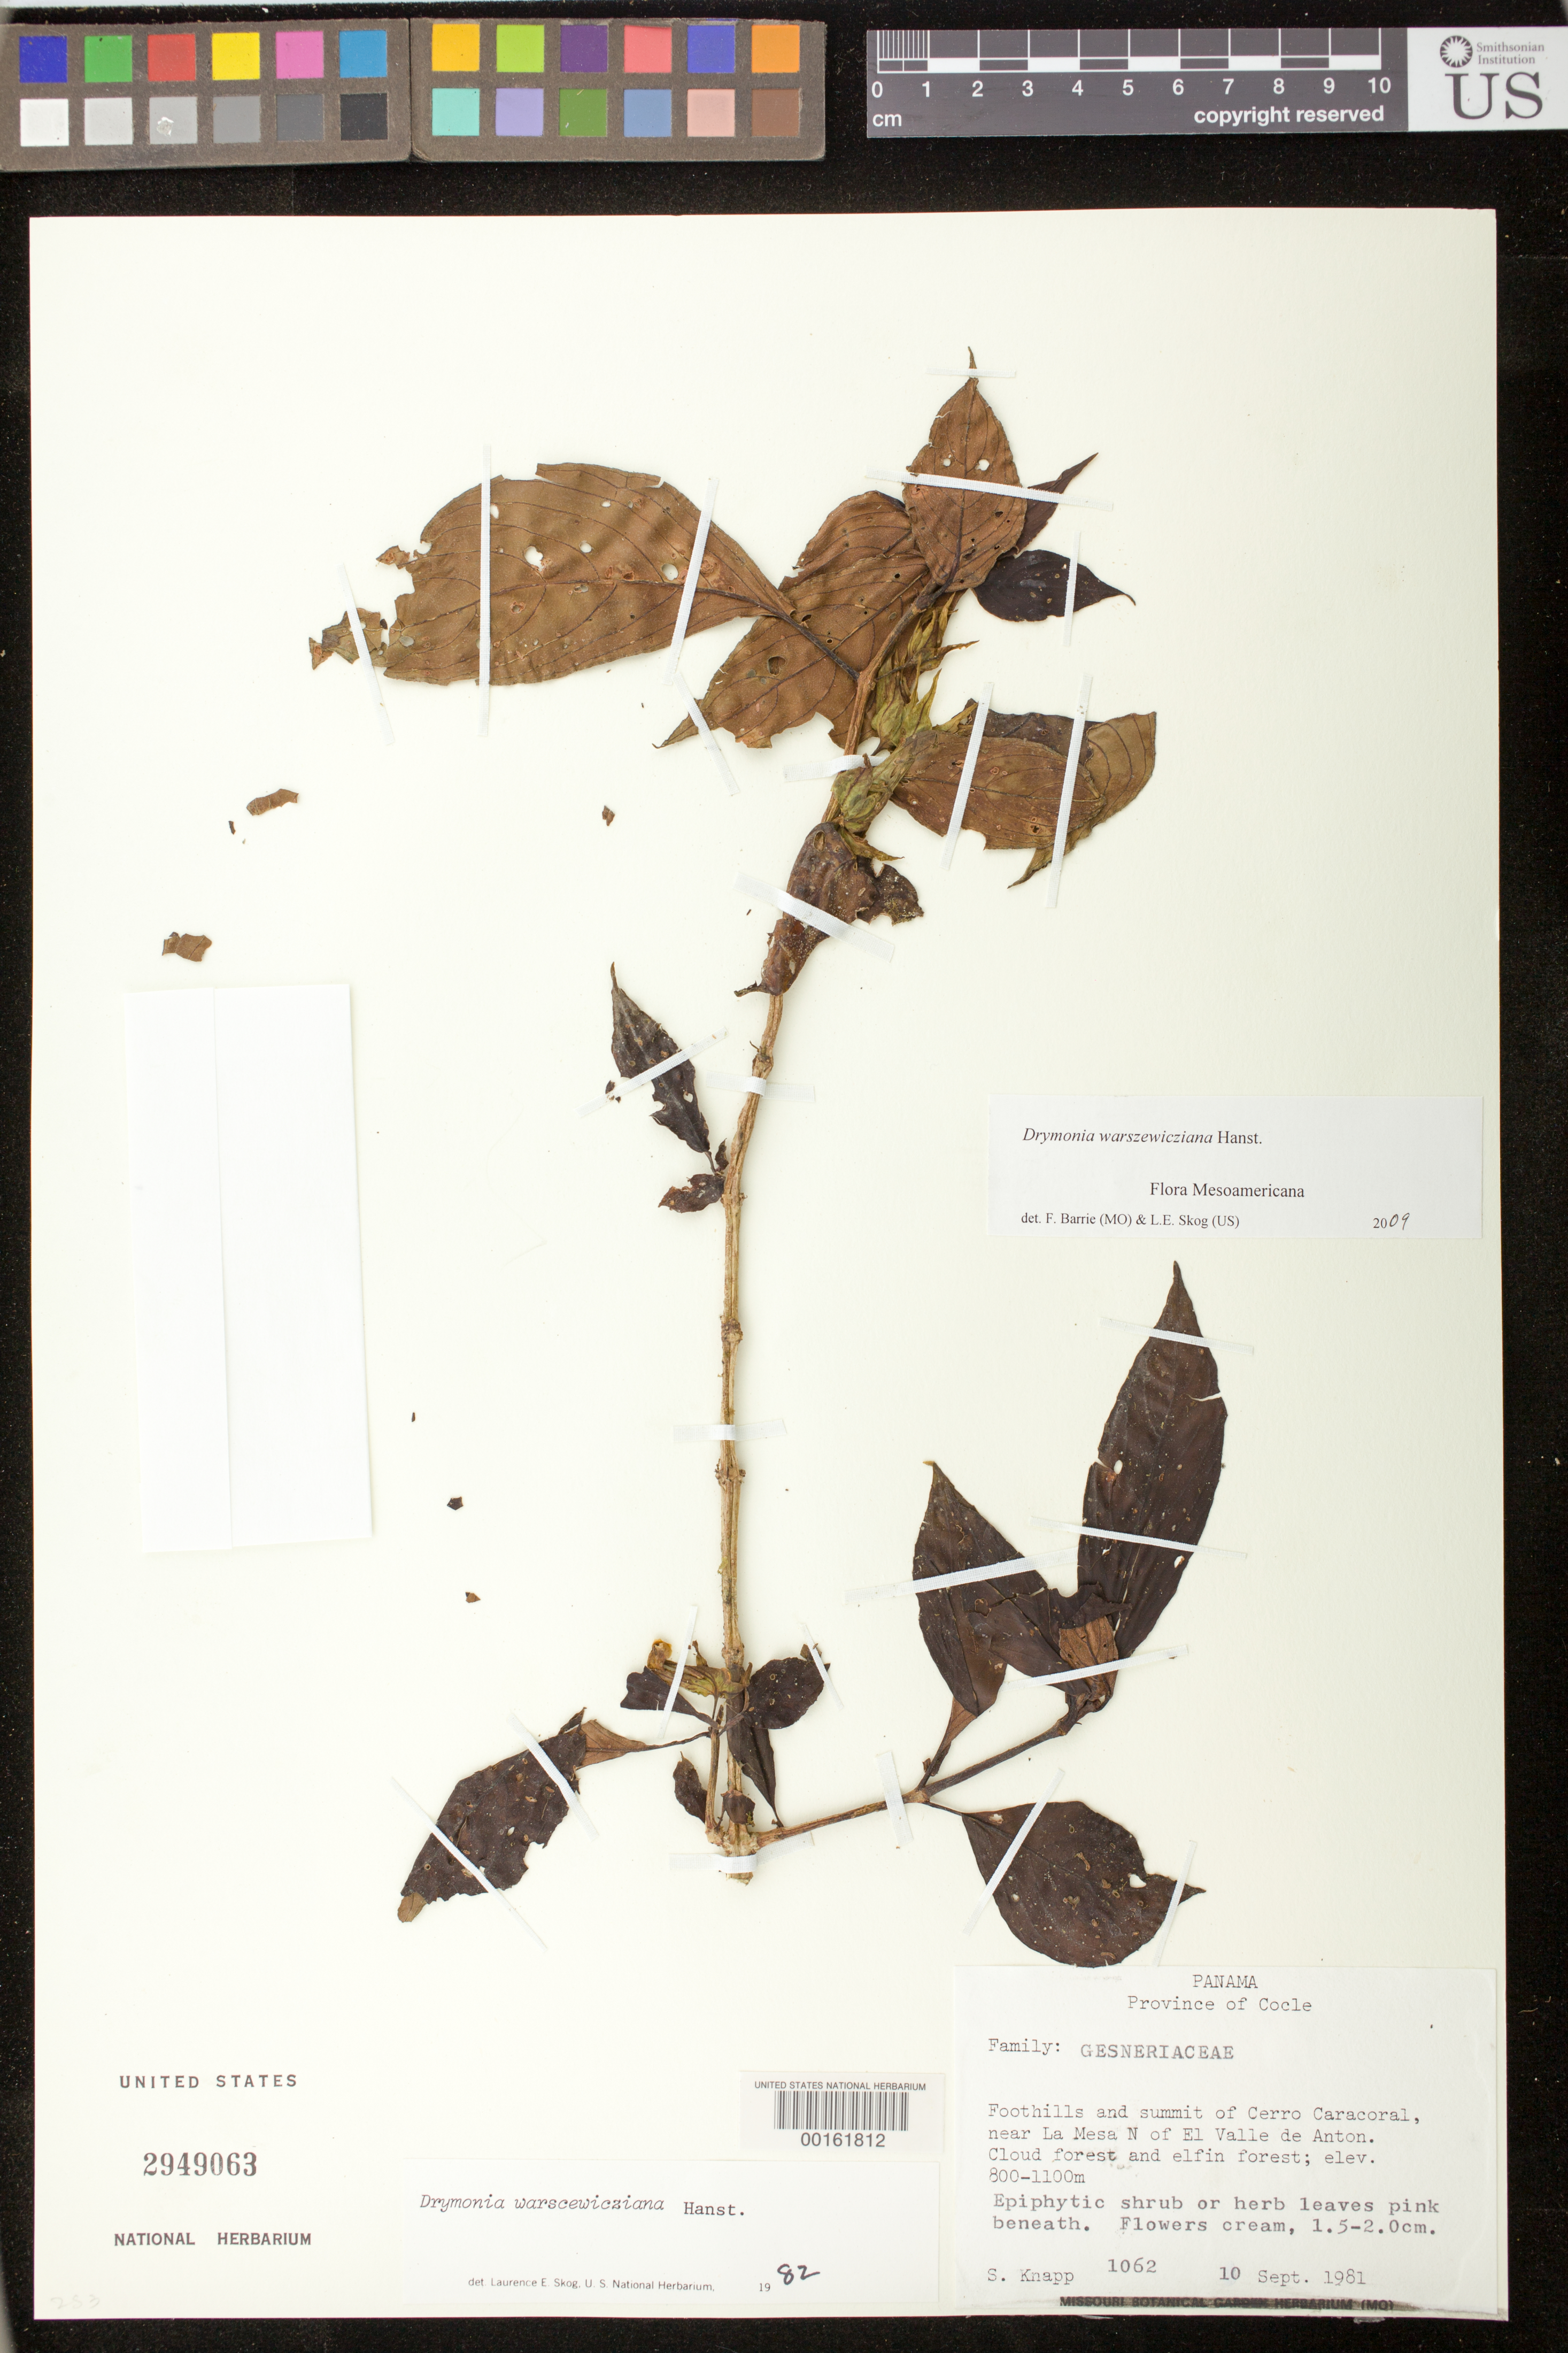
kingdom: Plantae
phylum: Tracheophyta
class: Magnoliopsida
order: Lamiales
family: Gesneriaceae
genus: Drymonia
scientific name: Drymonia warszewicziana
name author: Hanst.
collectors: S. Knapp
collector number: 1062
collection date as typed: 10 Sep 1981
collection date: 1981-09-10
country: Panama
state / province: Coclé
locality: Foothills and summit of Cerro Caracoral, near La Mesa N of El Valle de Anton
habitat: Cloud forest and elfin forest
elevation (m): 800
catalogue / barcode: US 2949063